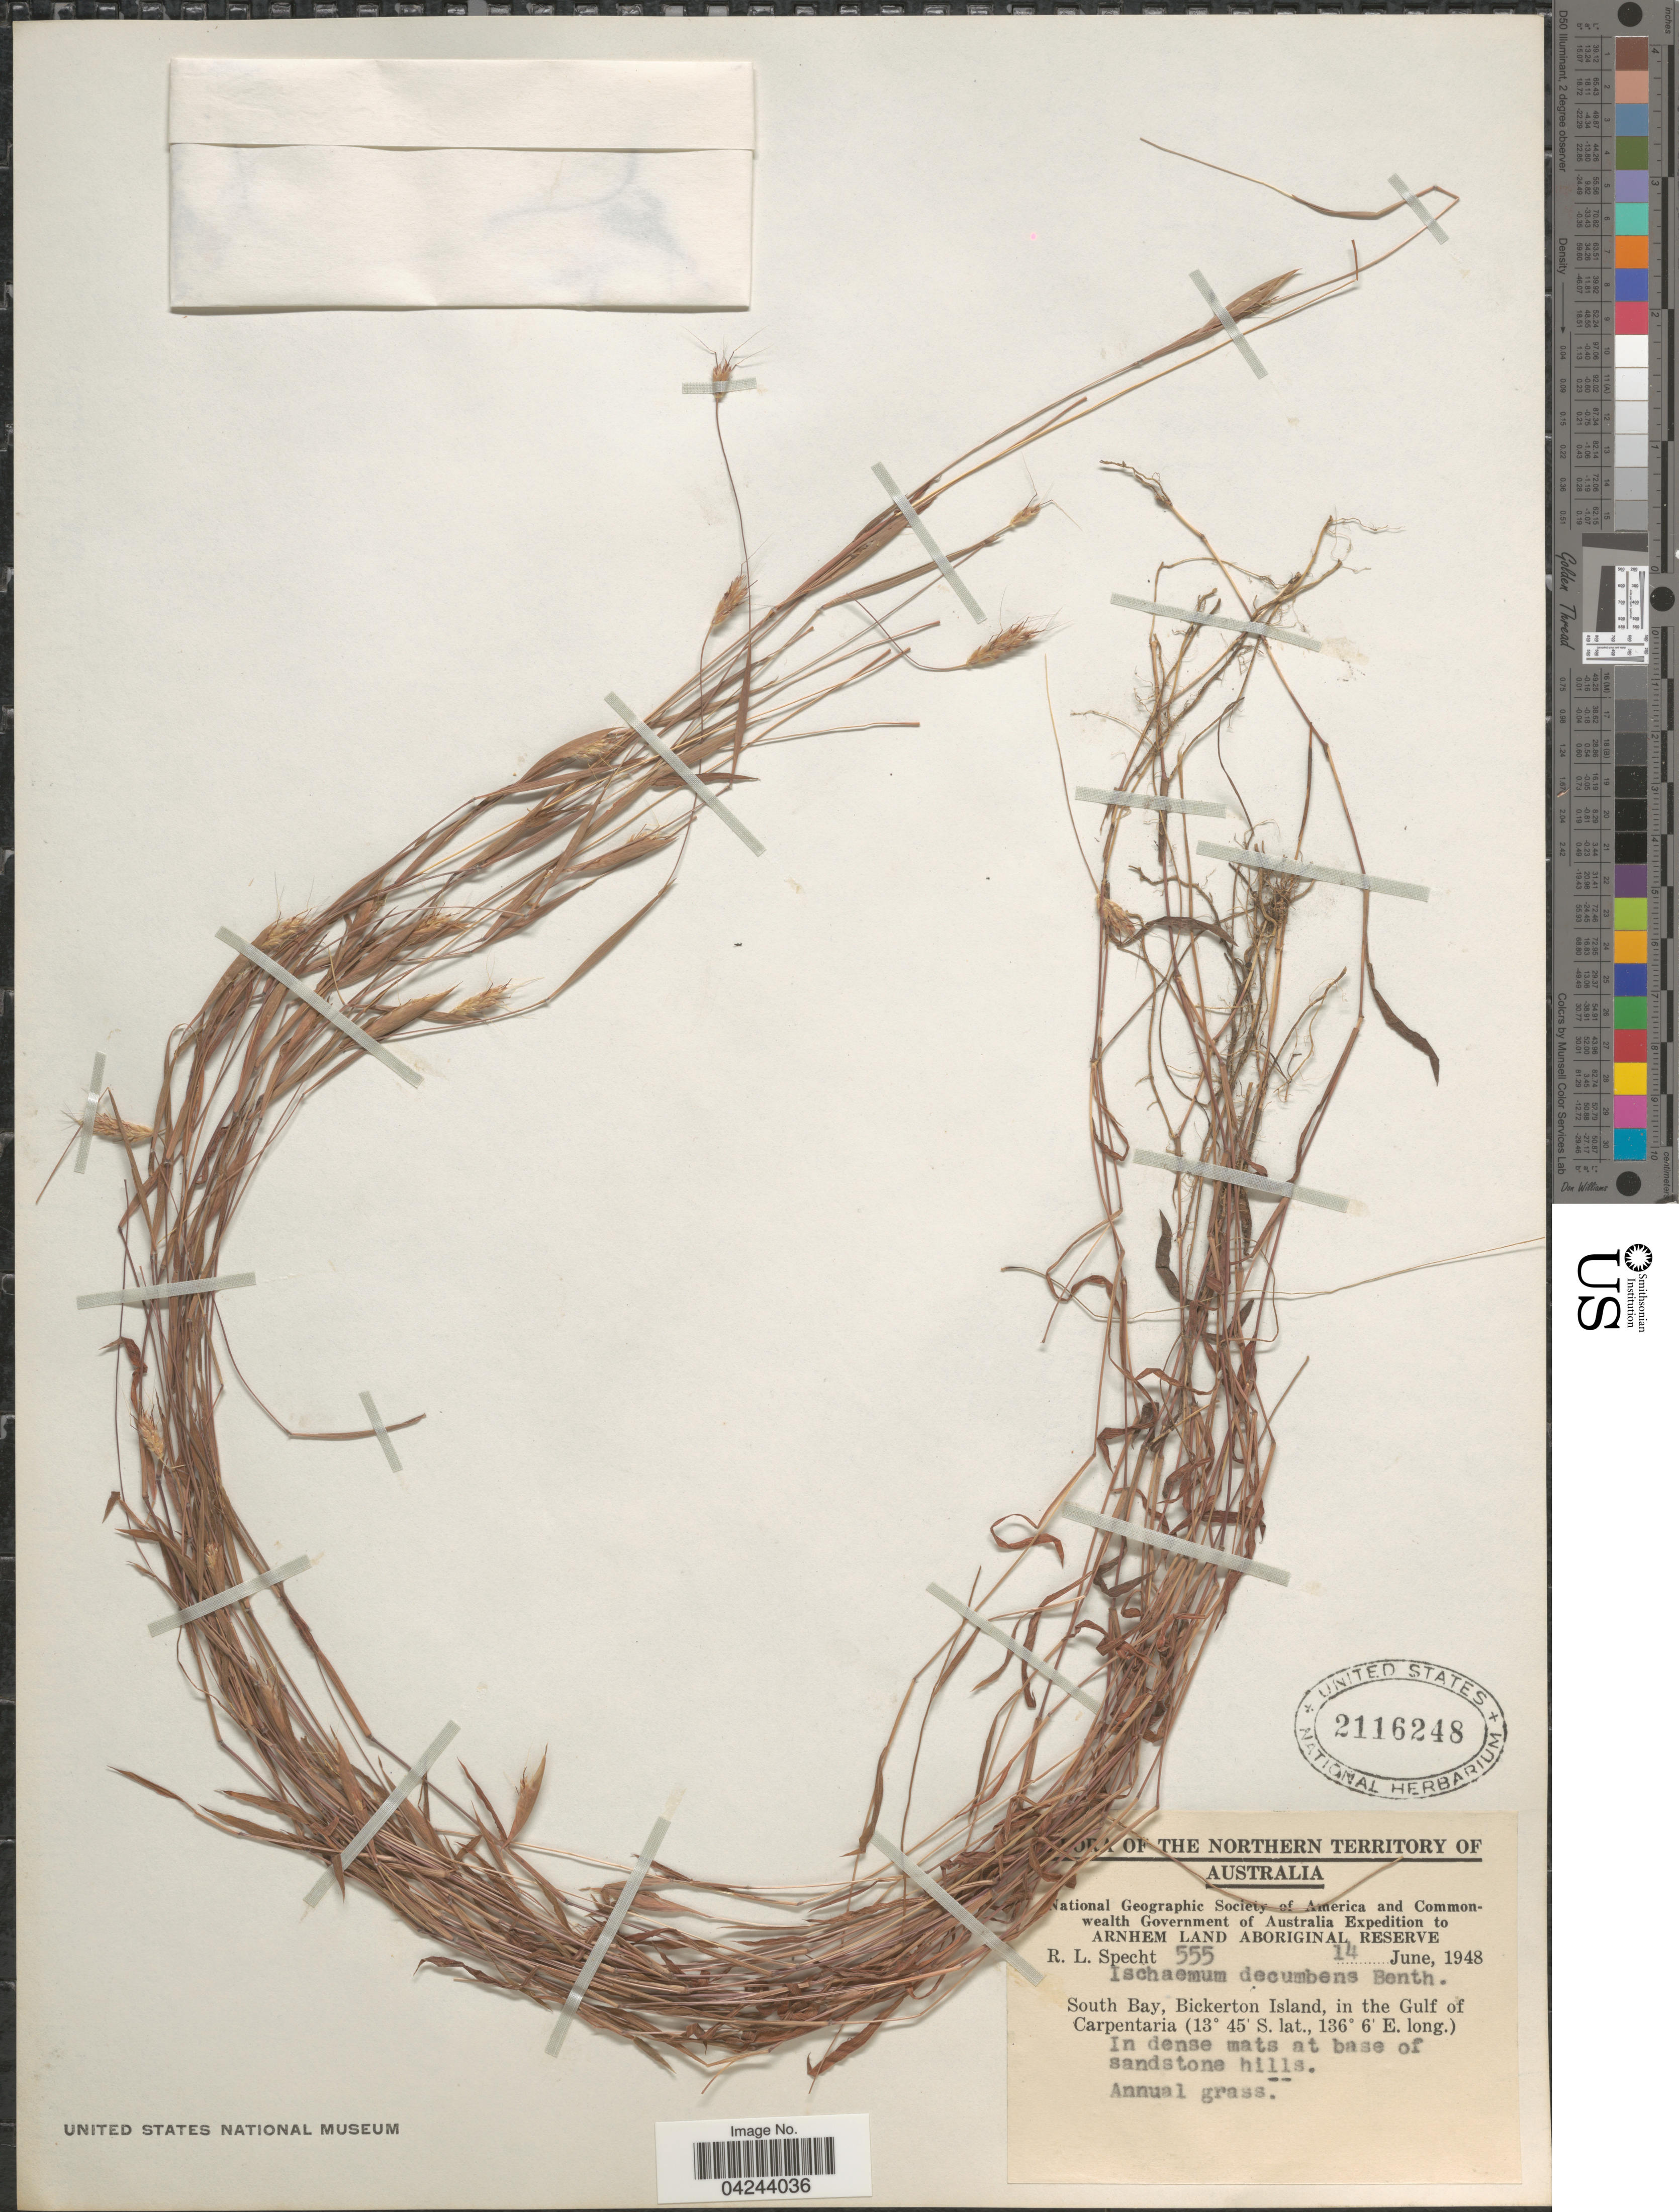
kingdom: Plantae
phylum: Tracheophyta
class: Liliopsida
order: Poales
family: Poaceae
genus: Ischaemum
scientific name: Ischaemum decumbens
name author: Benth.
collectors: R. L. Specht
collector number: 555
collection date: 1948-06-14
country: Australia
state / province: Northern Territory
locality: National Geographic Society of America and Commonwealth Government of Australian Expedition to Arnhem Land Aboriginal Reserve. South Bay, Bickerton Island, in the Gulf of Carpentaria.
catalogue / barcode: US 2116248